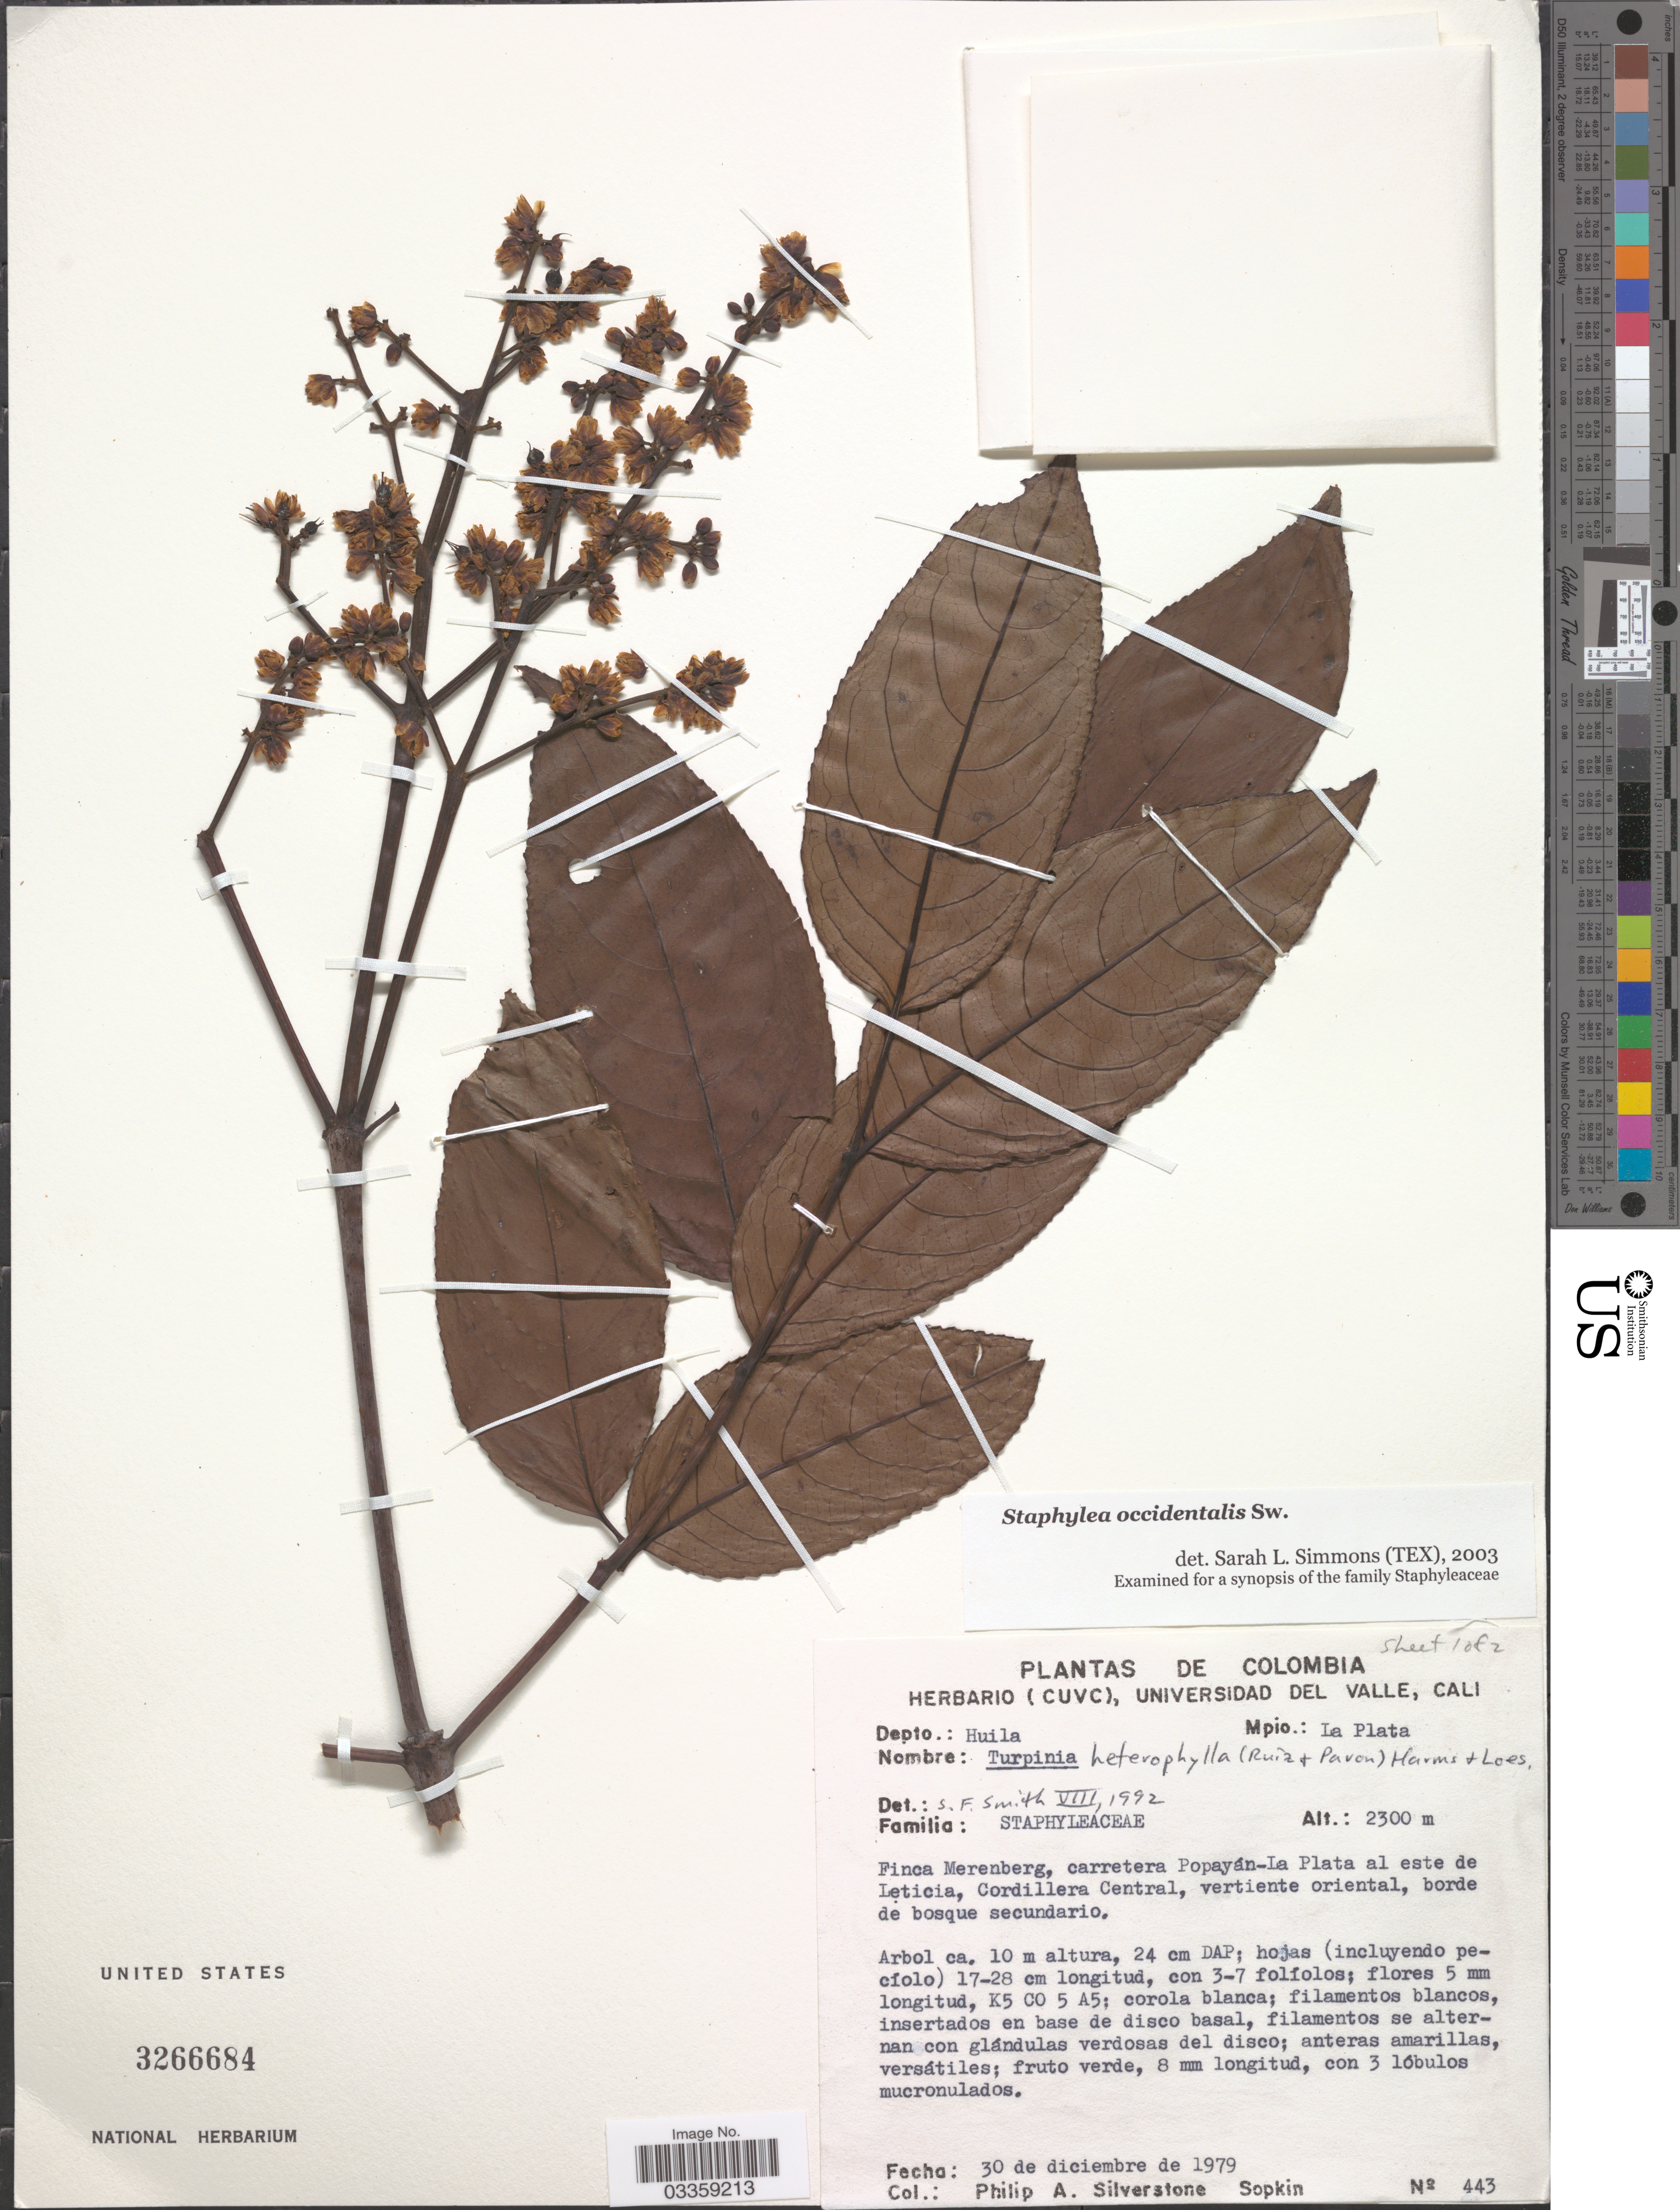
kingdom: Plantae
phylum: Tracheophyta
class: Magnoliopsida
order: Crossosomatales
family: Staphyleaceae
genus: Turpinia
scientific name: Turpinia occidentalis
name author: (Sw.) G. Don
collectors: P. A. Silverstone-Sopkin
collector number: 443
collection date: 1979-12-30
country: Colombia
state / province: Huila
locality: Depto.: Huila, Mpio.: La Plata, Finca Merenberg, carretera Popayán-La Plata al este de Leticia, Cordillera Central, vertiente oriental.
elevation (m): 2300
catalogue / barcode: US 3266684